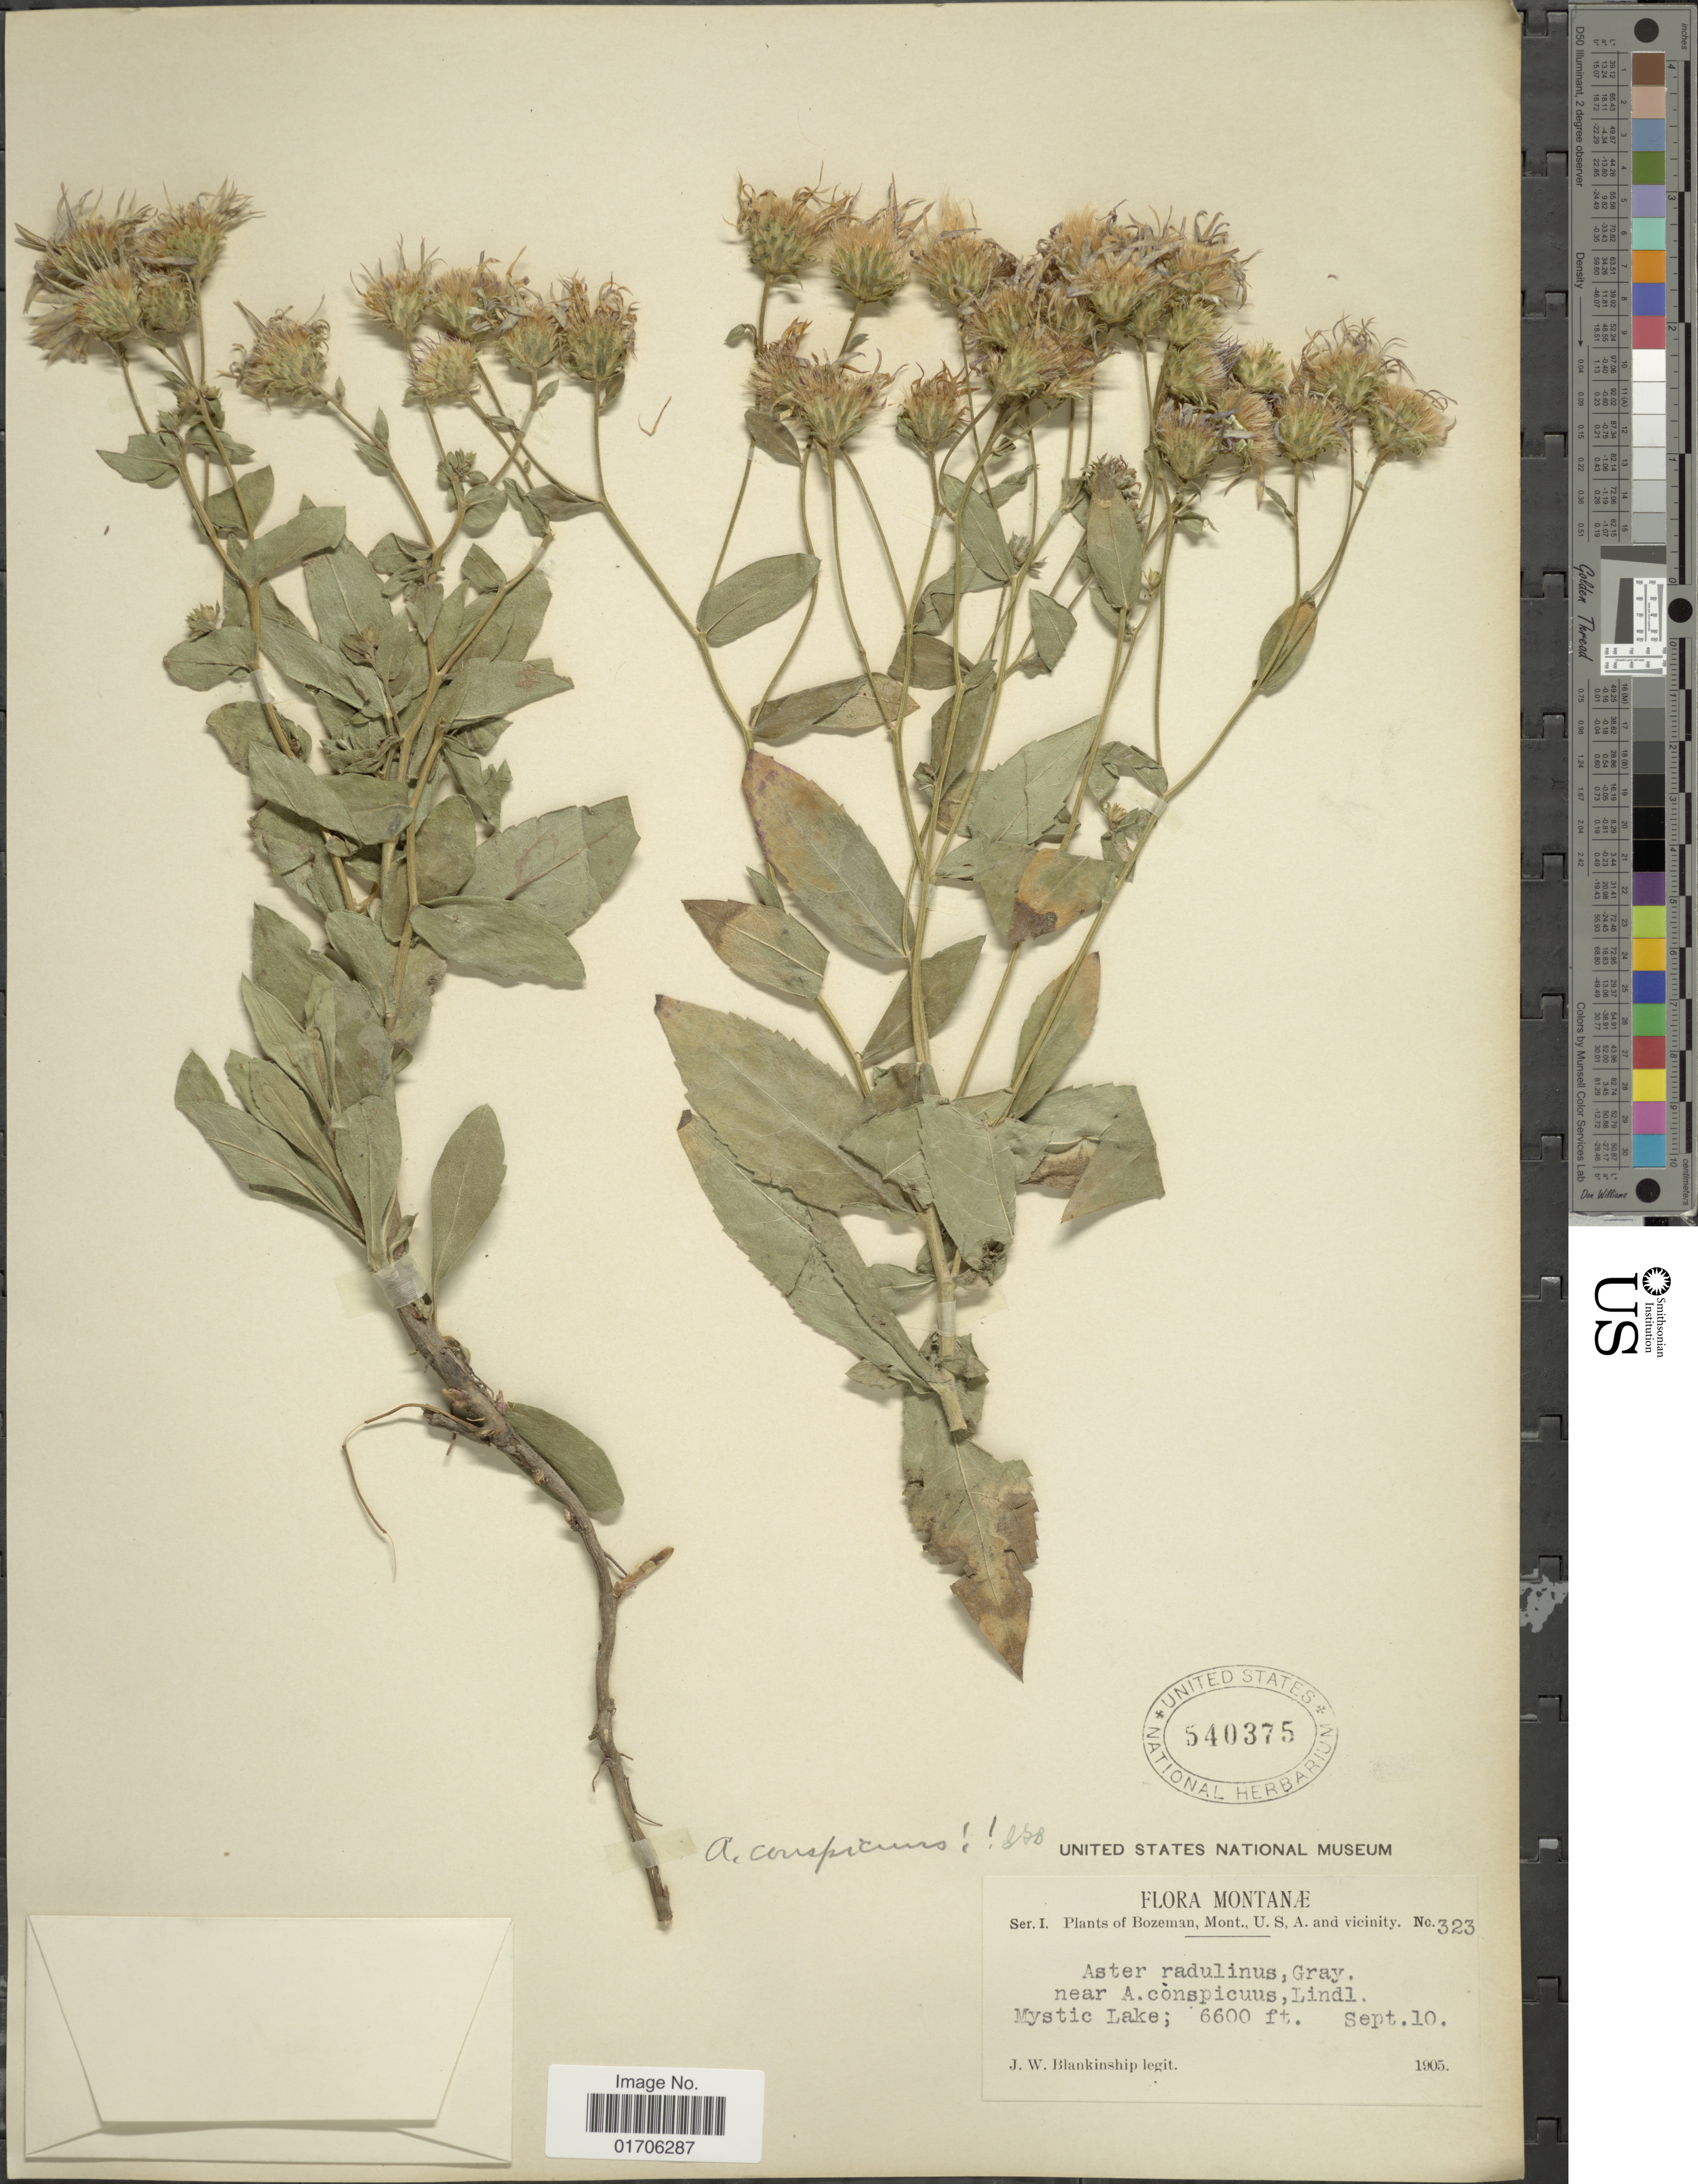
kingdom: Plantae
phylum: Tracheophyta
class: Magnoliopsida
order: Asterales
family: Asteraceae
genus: Eurybia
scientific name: Eurybia conspicua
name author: (Lindl.) G.L. Nesom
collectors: J. W. Blankinship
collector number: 323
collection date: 1905-09-10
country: United States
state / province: Montana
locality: Montanæ. Ser. I. Bozeman, Mont., U.S.A. and vicinity. Mystic Lake.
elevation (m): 2012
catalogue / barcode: US 540375